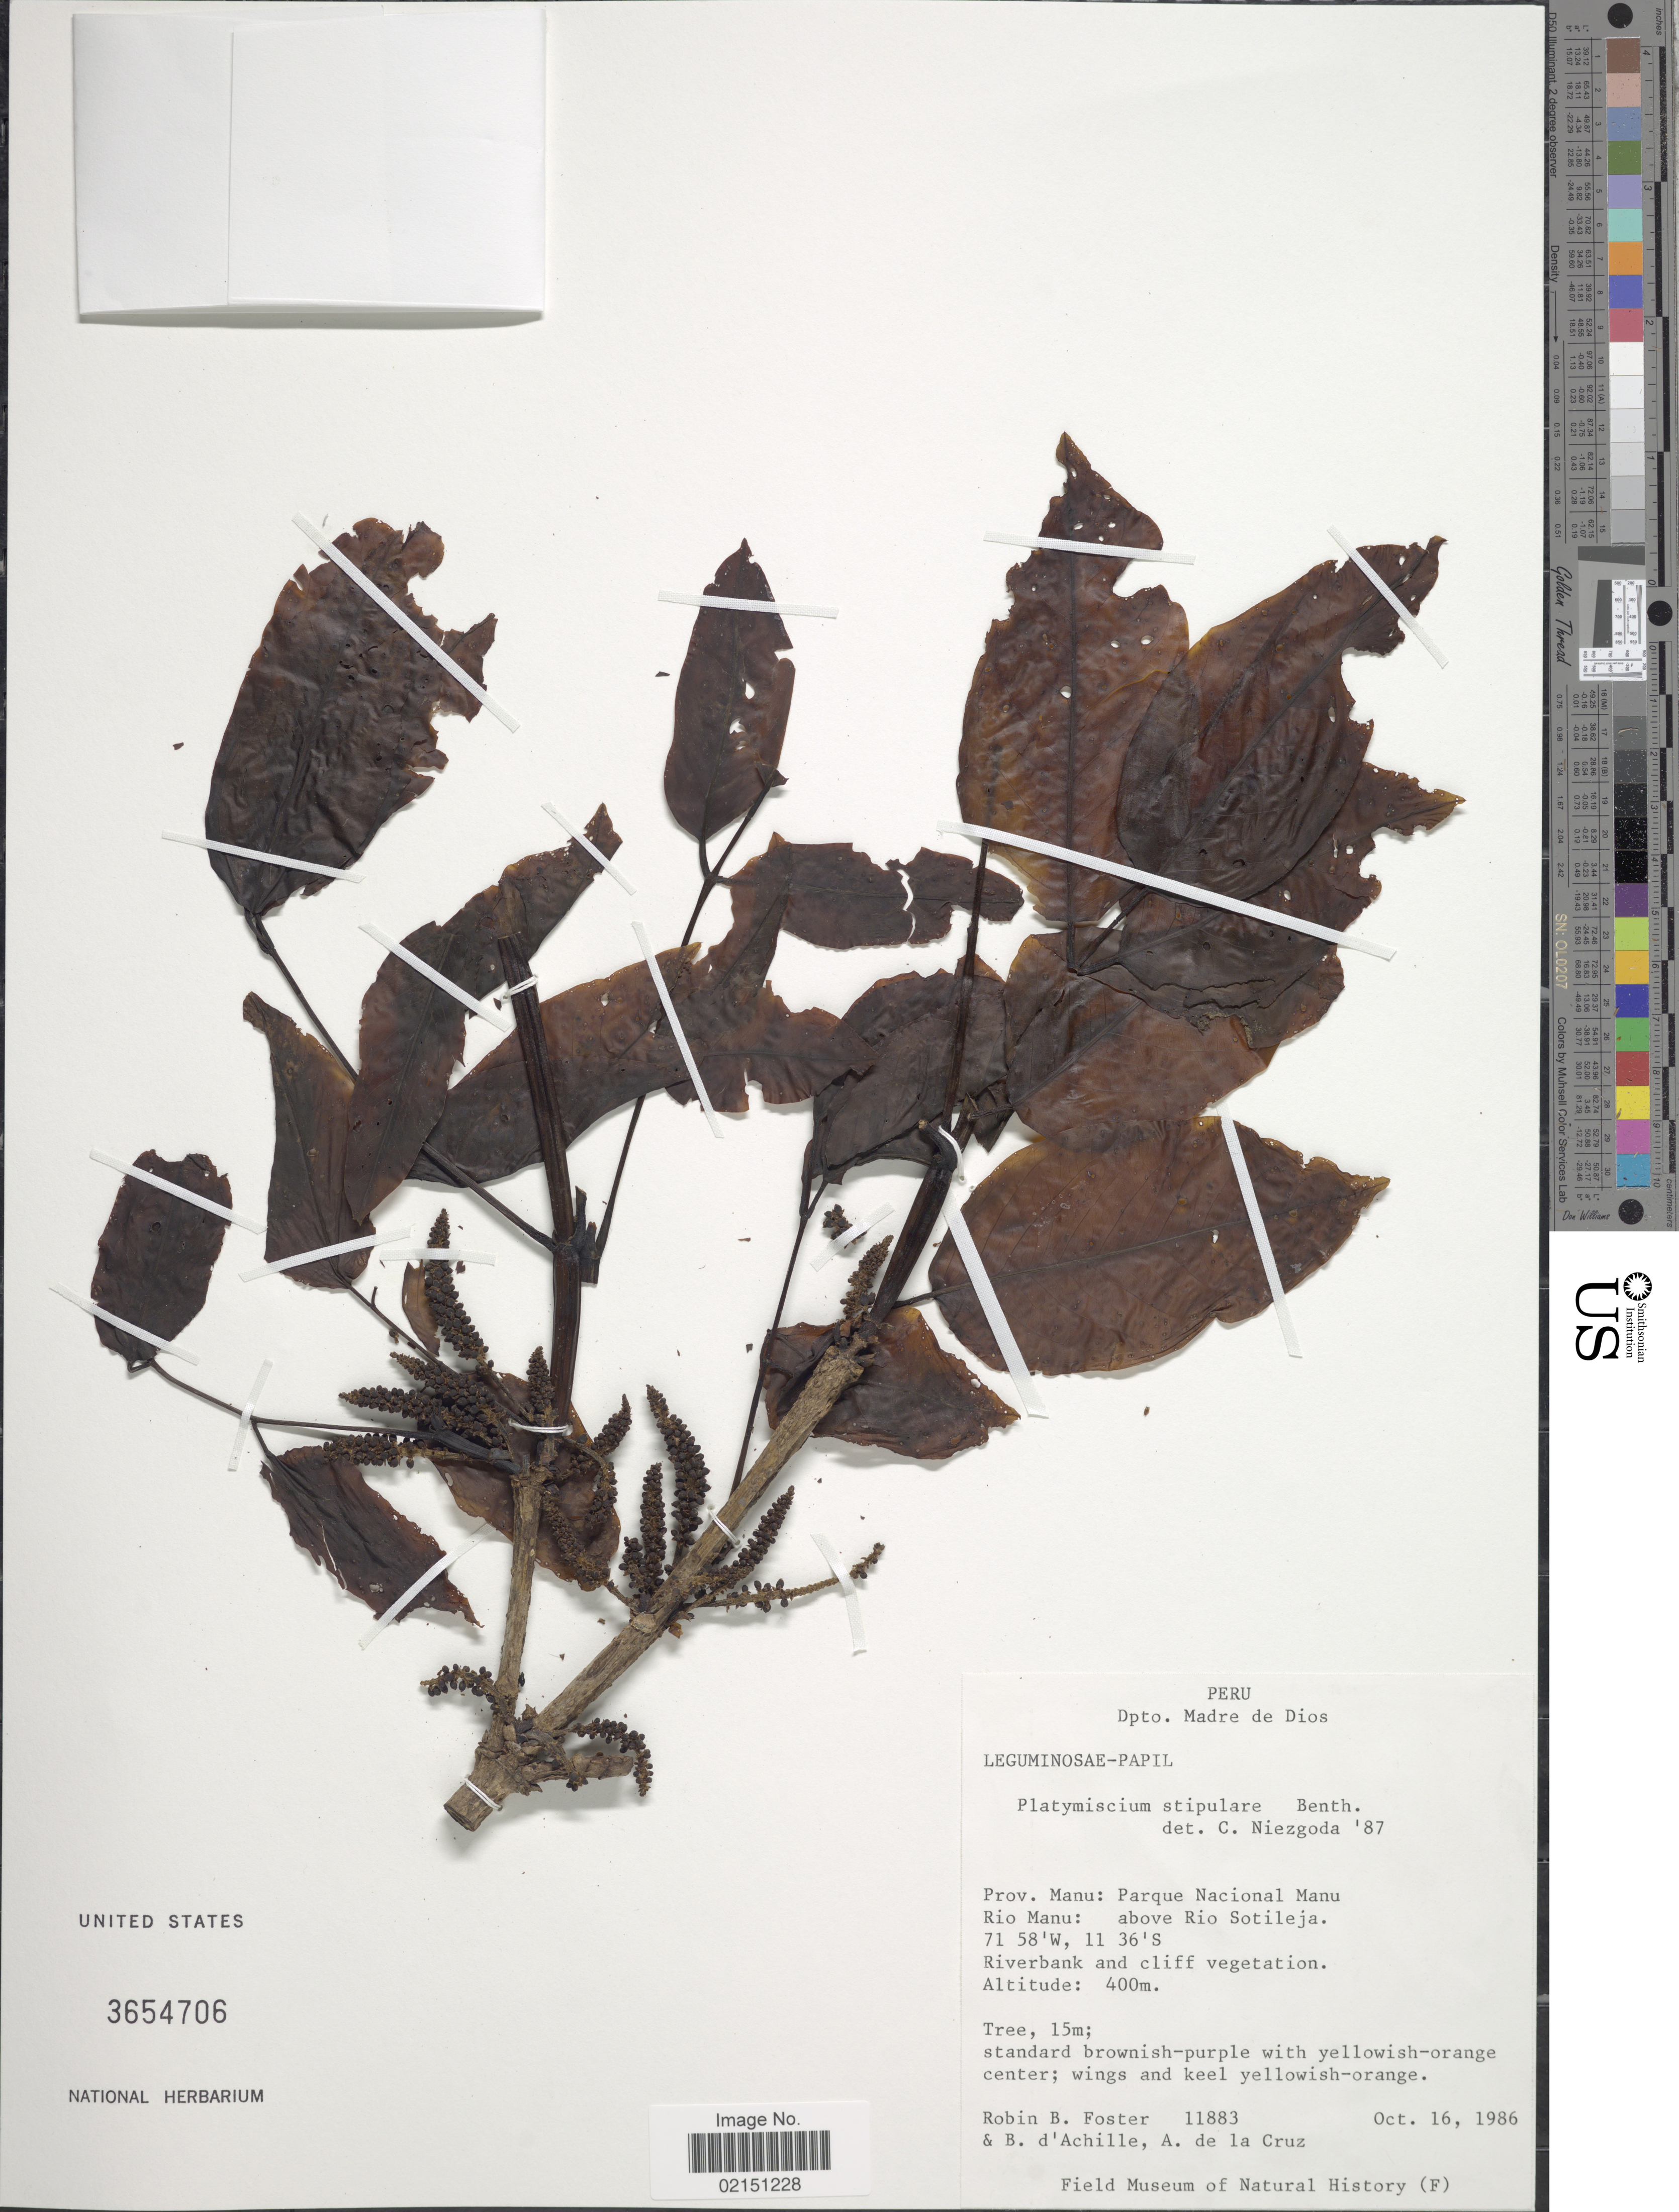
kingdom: Plantae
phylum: Tracheophyta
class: Magnoliopsida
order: Fabales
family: Fabaceae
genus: Platymiscium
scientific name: Platymiscium stipulare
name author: Benth.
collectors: R. B. Foster, B. d'Achille & A. de la Cruz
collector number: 11883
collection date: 1986-10-16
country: Peru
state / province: Madre de Dios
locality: Prov. Manu: Parque Nacional Manu. Rio Manu: above Rio Sotileja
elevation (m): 400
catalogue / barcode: US 3654706